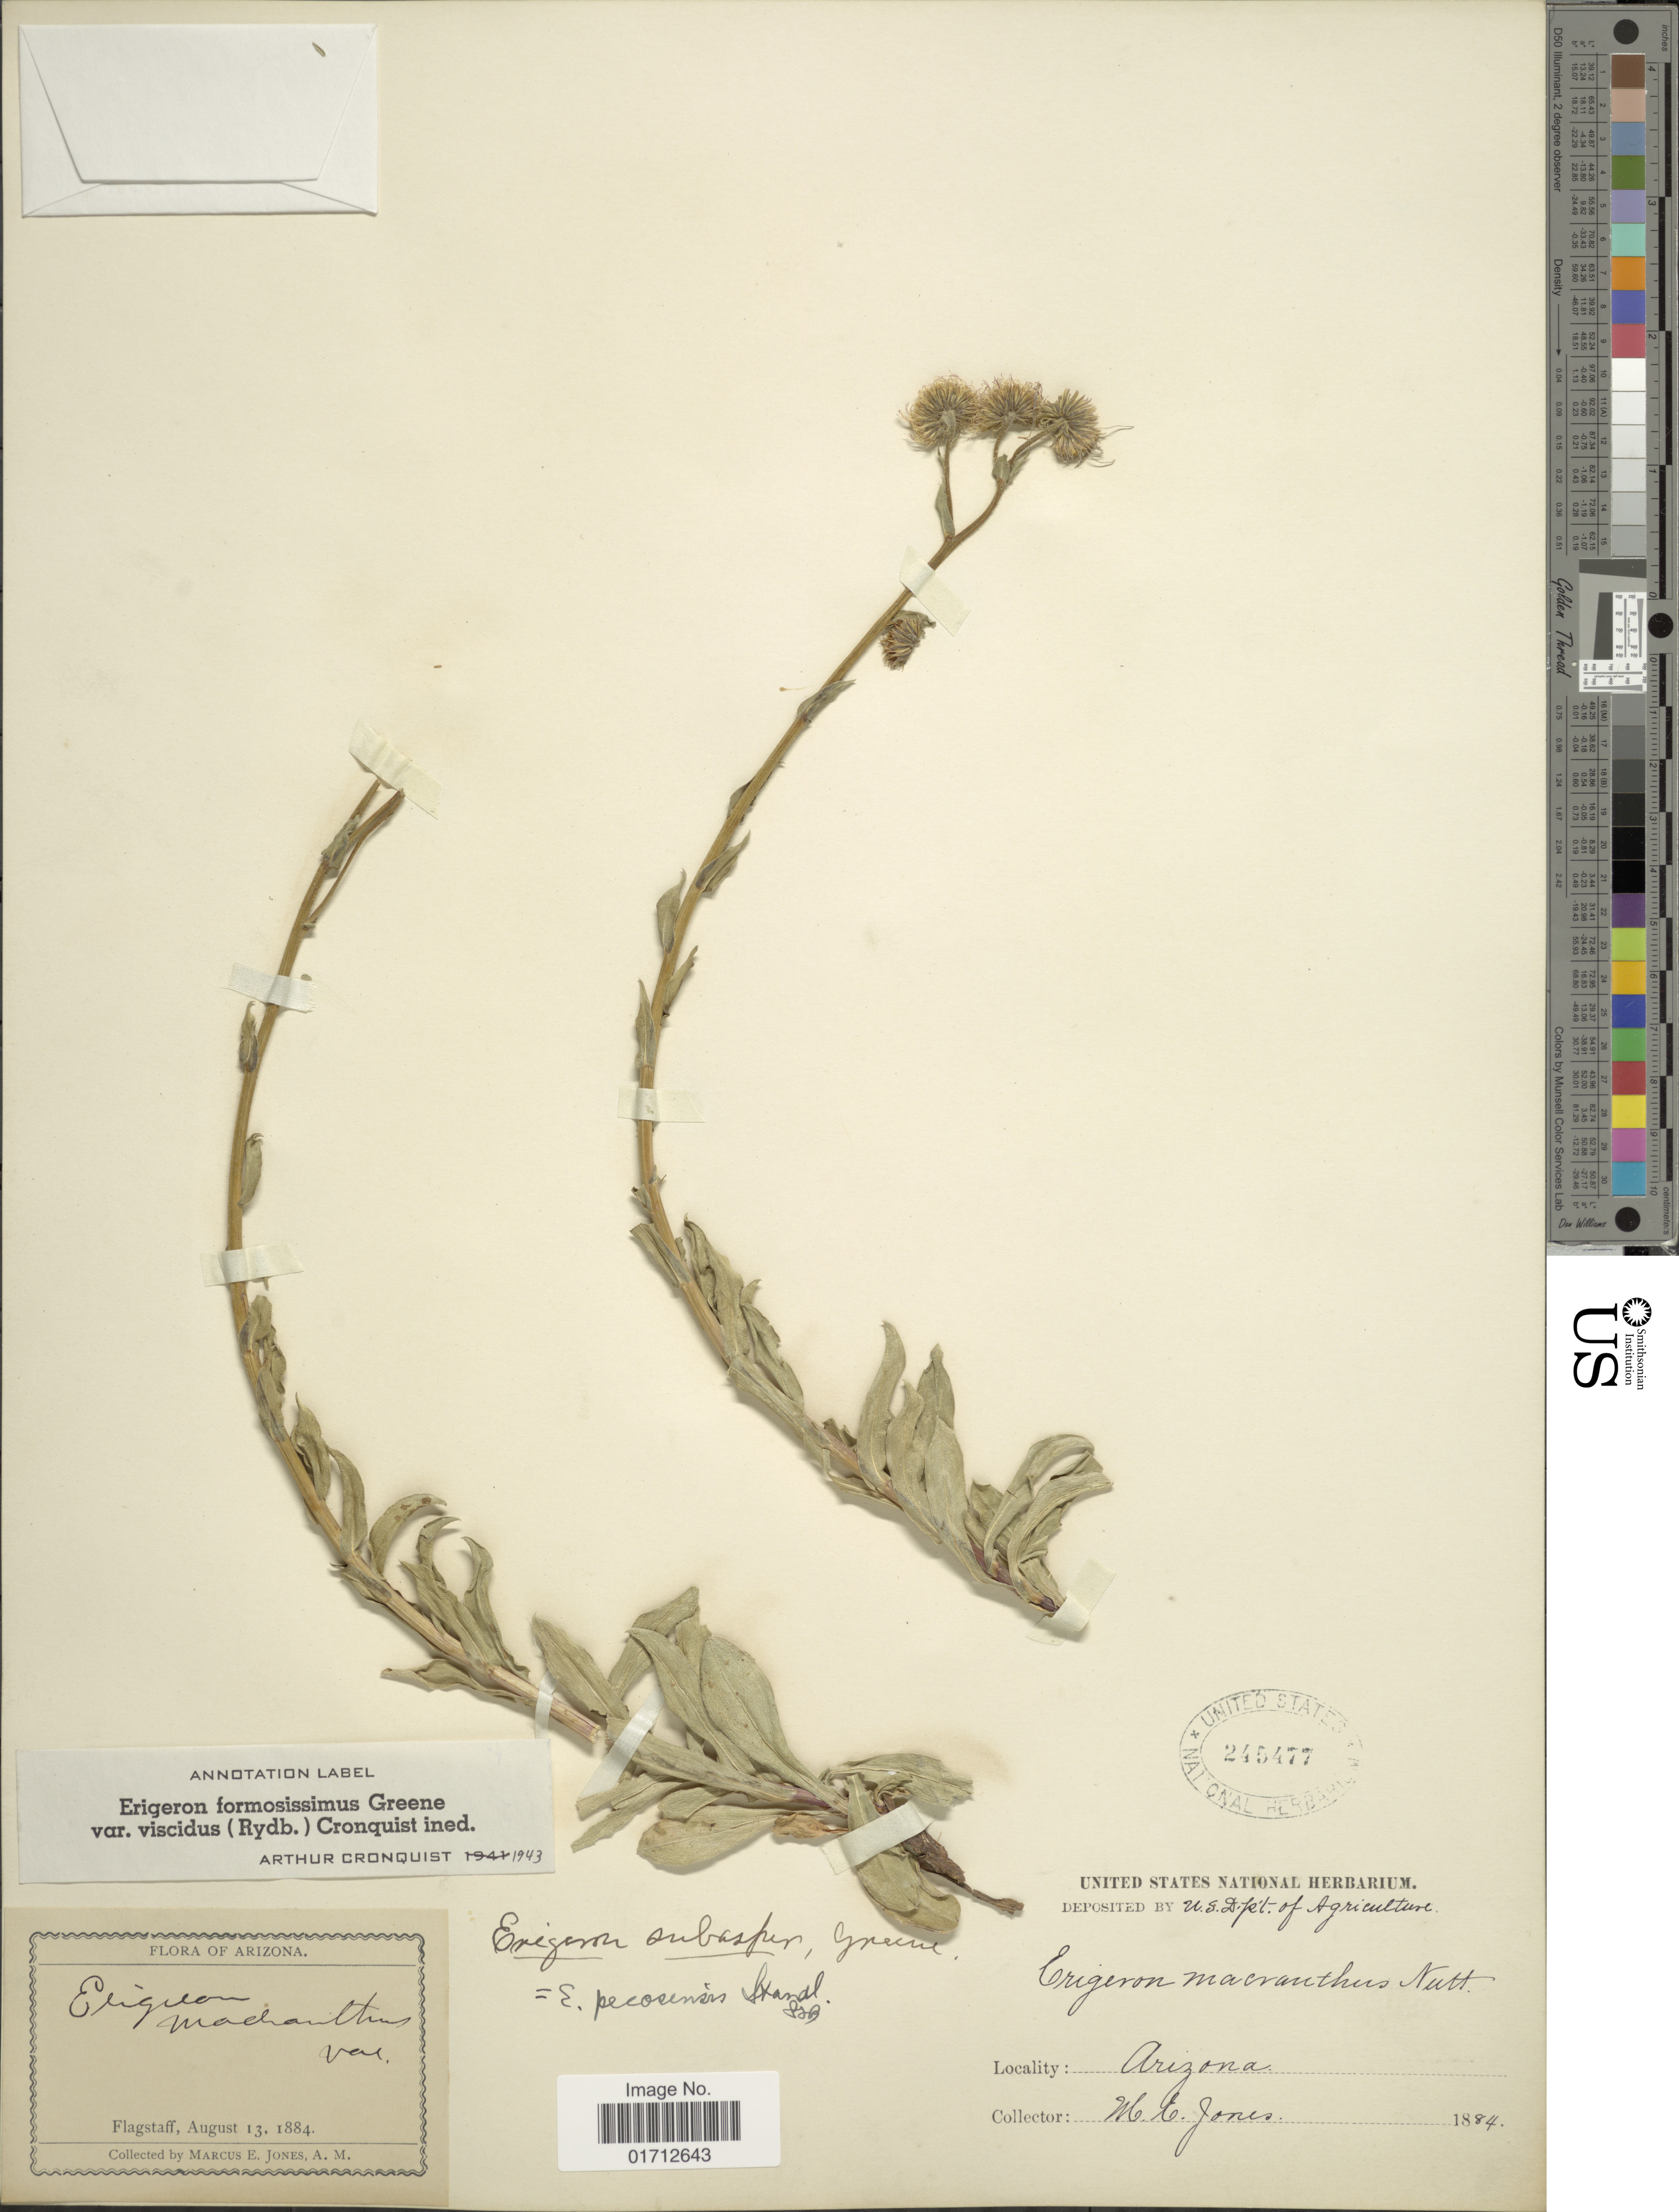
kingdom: Plantae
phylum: Tracheophyta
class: Magnoliopsida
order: Asterales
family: Asteraceae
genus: Erigeron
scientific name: Erigeron formosissimus var. viscidus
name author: (Rydb.) Cronq.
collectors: M. E. Jones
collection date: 1884-08-13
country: United States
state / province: Arizona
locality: Flagstaff.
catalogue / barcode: US 245477